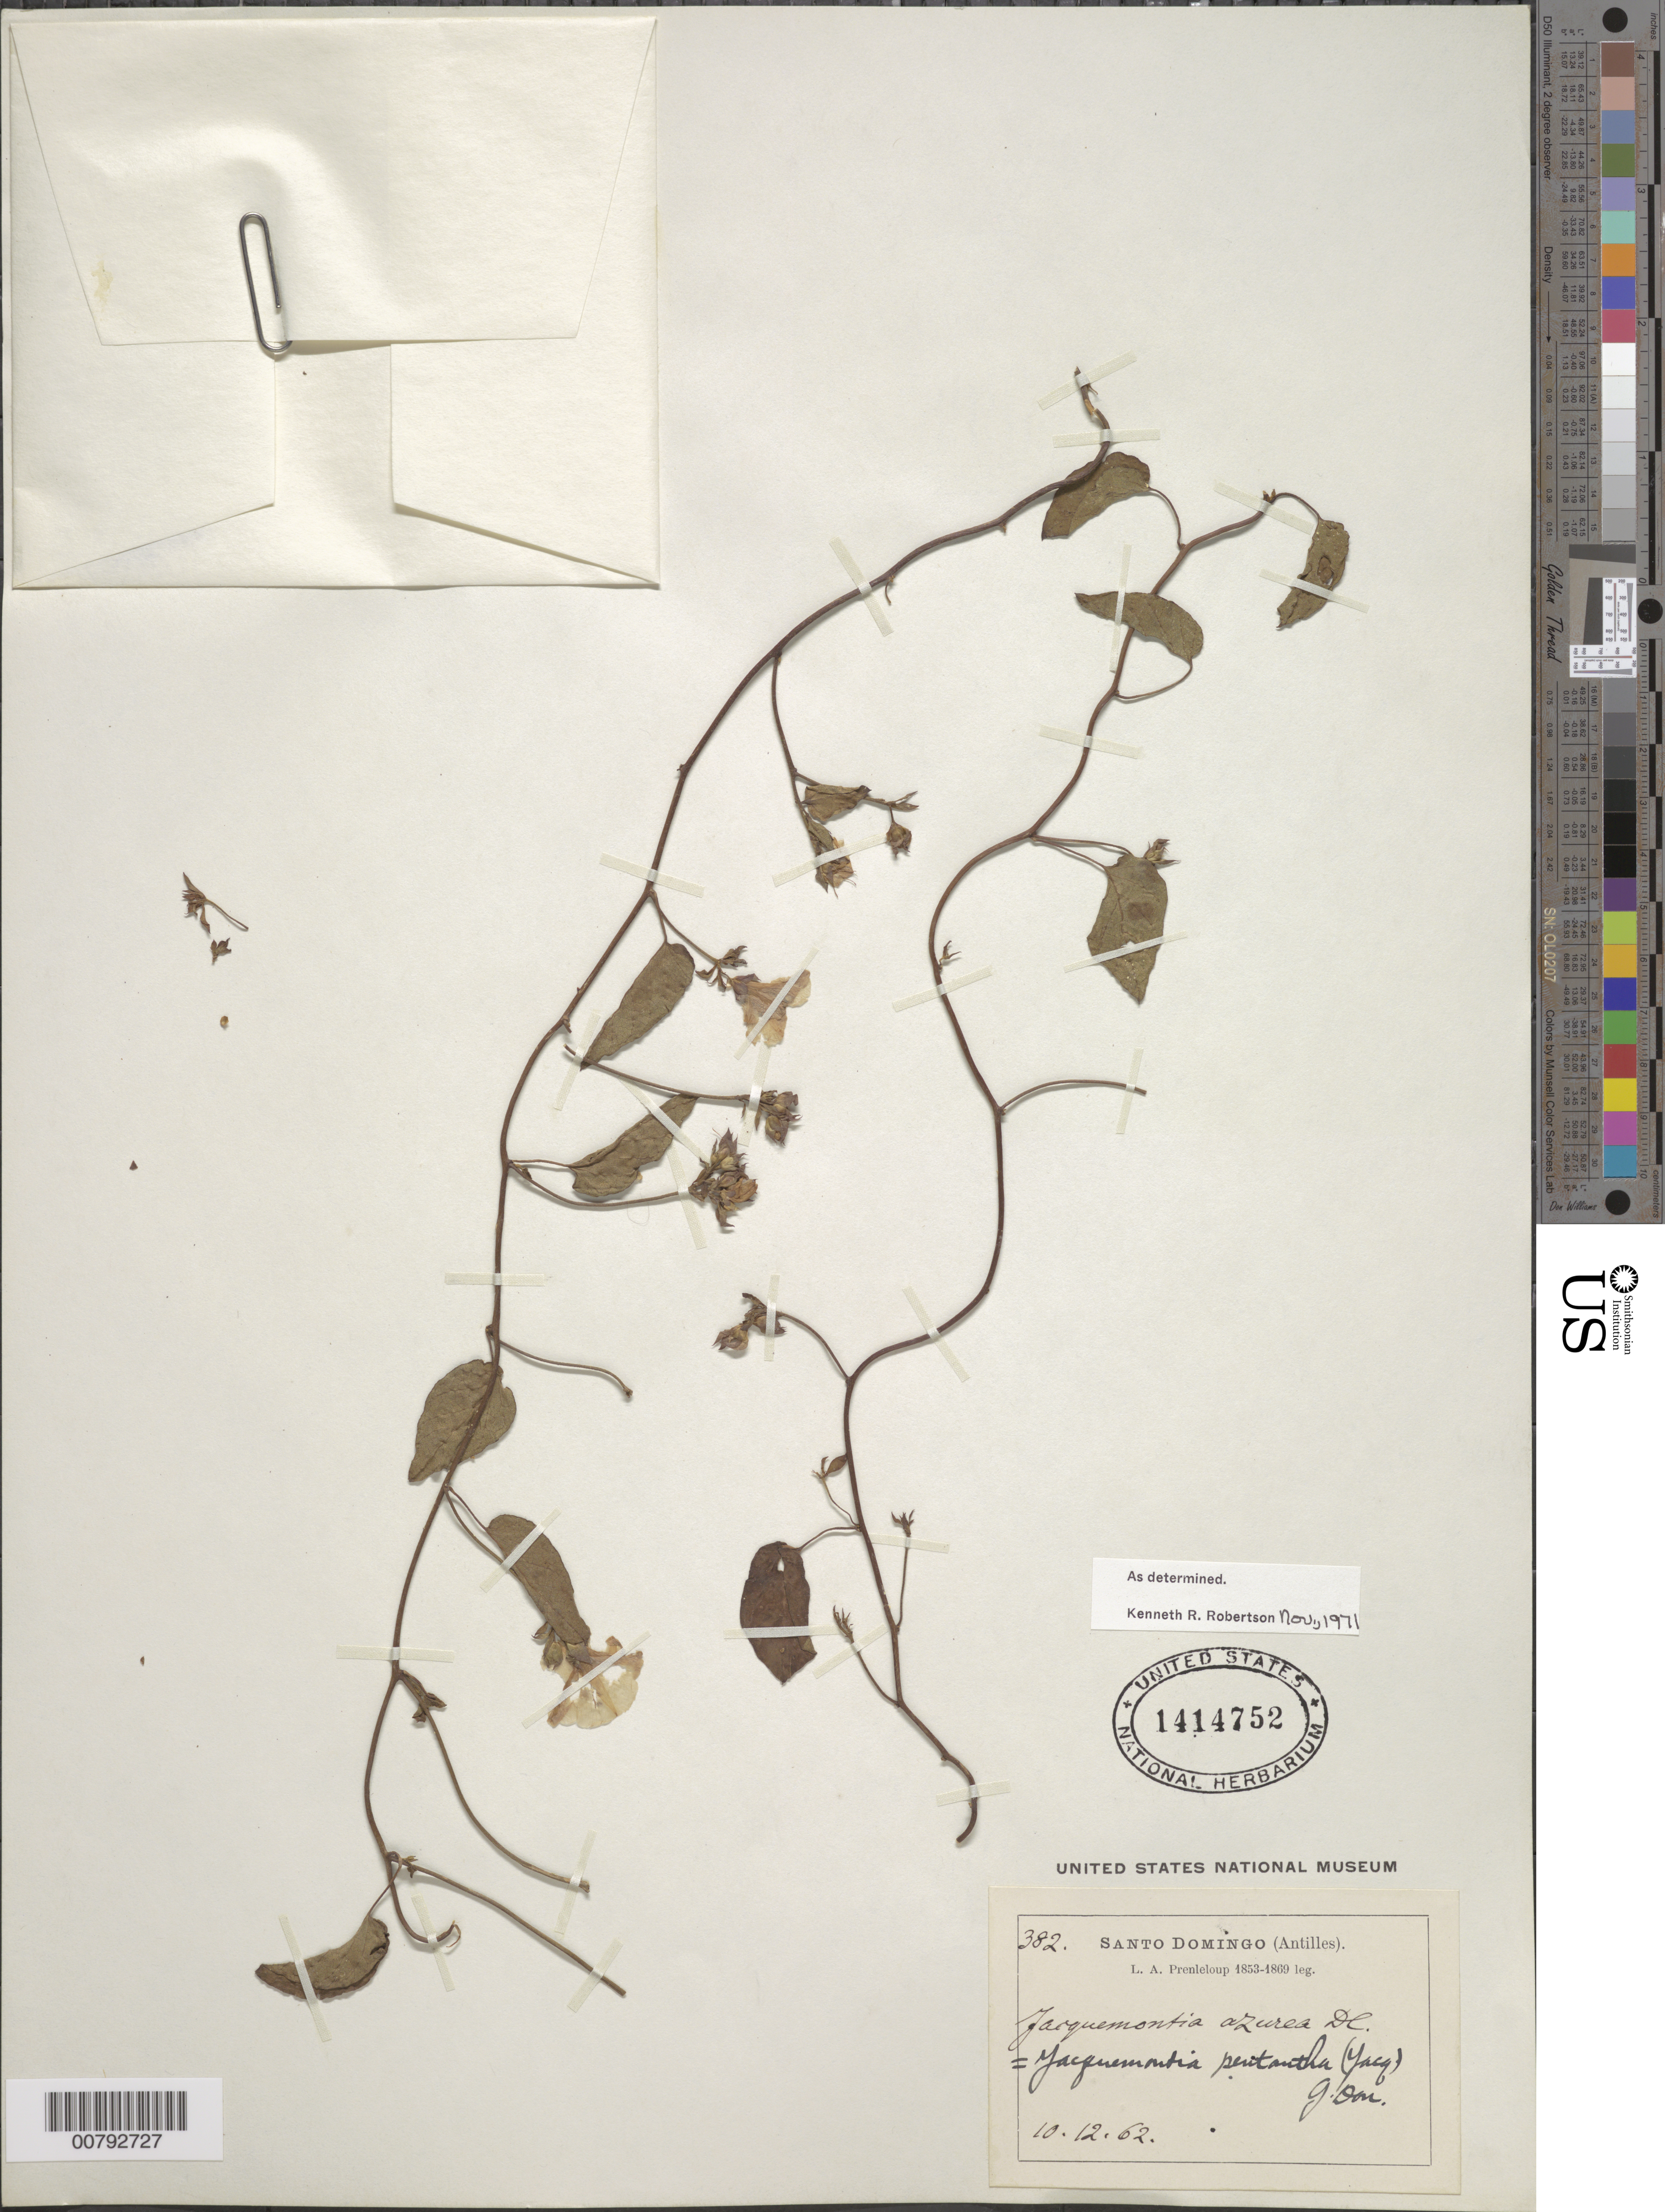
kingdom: Plantae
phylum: Tracheophyta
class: Magnoliopsida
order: Solanales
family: Convolvulaceae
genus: Jacquemontia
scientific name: Jacquemontia pentanthos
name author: (Jacq.) G. Don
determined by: Robertson, K. R.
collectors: L. Prenleloup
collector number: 382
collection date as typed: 12 Oct 1862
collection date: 1862-10-12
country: Dominican Republic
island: Hispaniola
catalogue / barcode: US 1414752